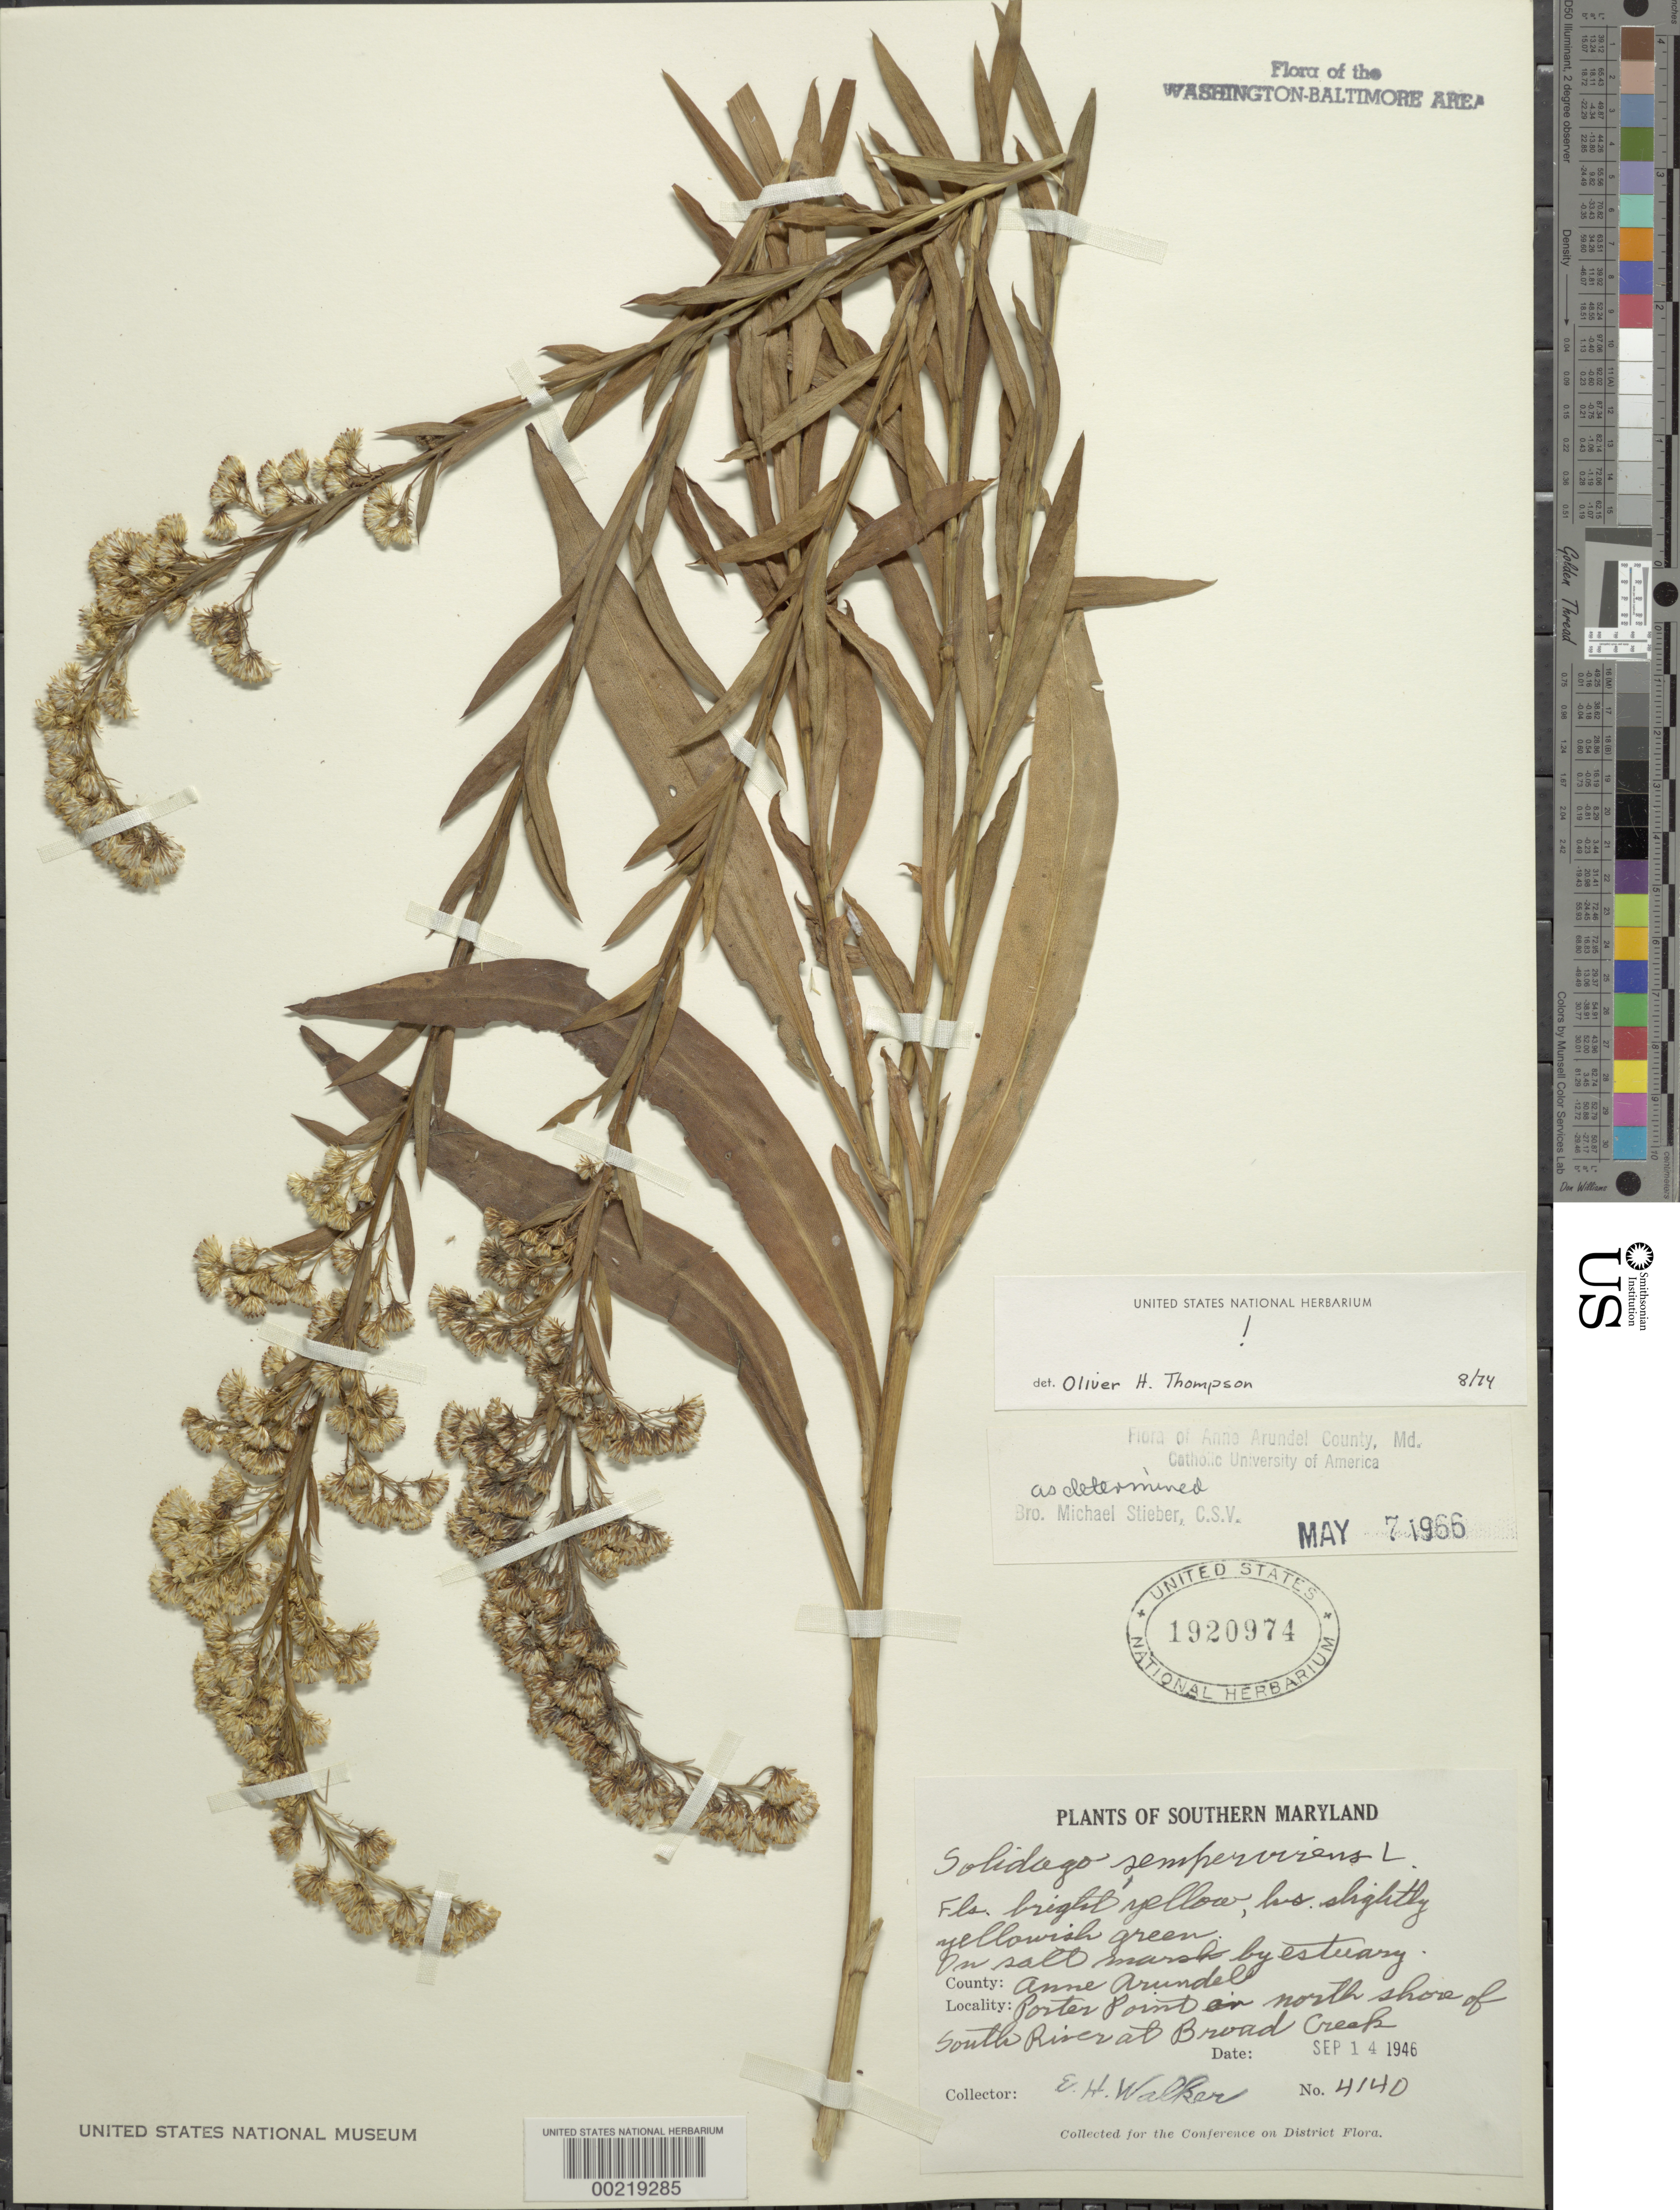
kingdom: Plantae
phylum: Tracheophyta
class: Magnoliopsida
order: Asterales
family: Asteraceae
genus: Solidago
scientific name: Solidago sempervirens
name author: L.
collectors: E. H. Walker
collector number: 4140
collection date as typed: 14 Sep 1946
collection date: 1946-09-14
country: United States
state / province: Maryland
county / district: Anne Arundel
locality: Porter Point, north shore of South River at Broad Creek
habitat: Salt marsh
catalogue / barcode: US 1920974